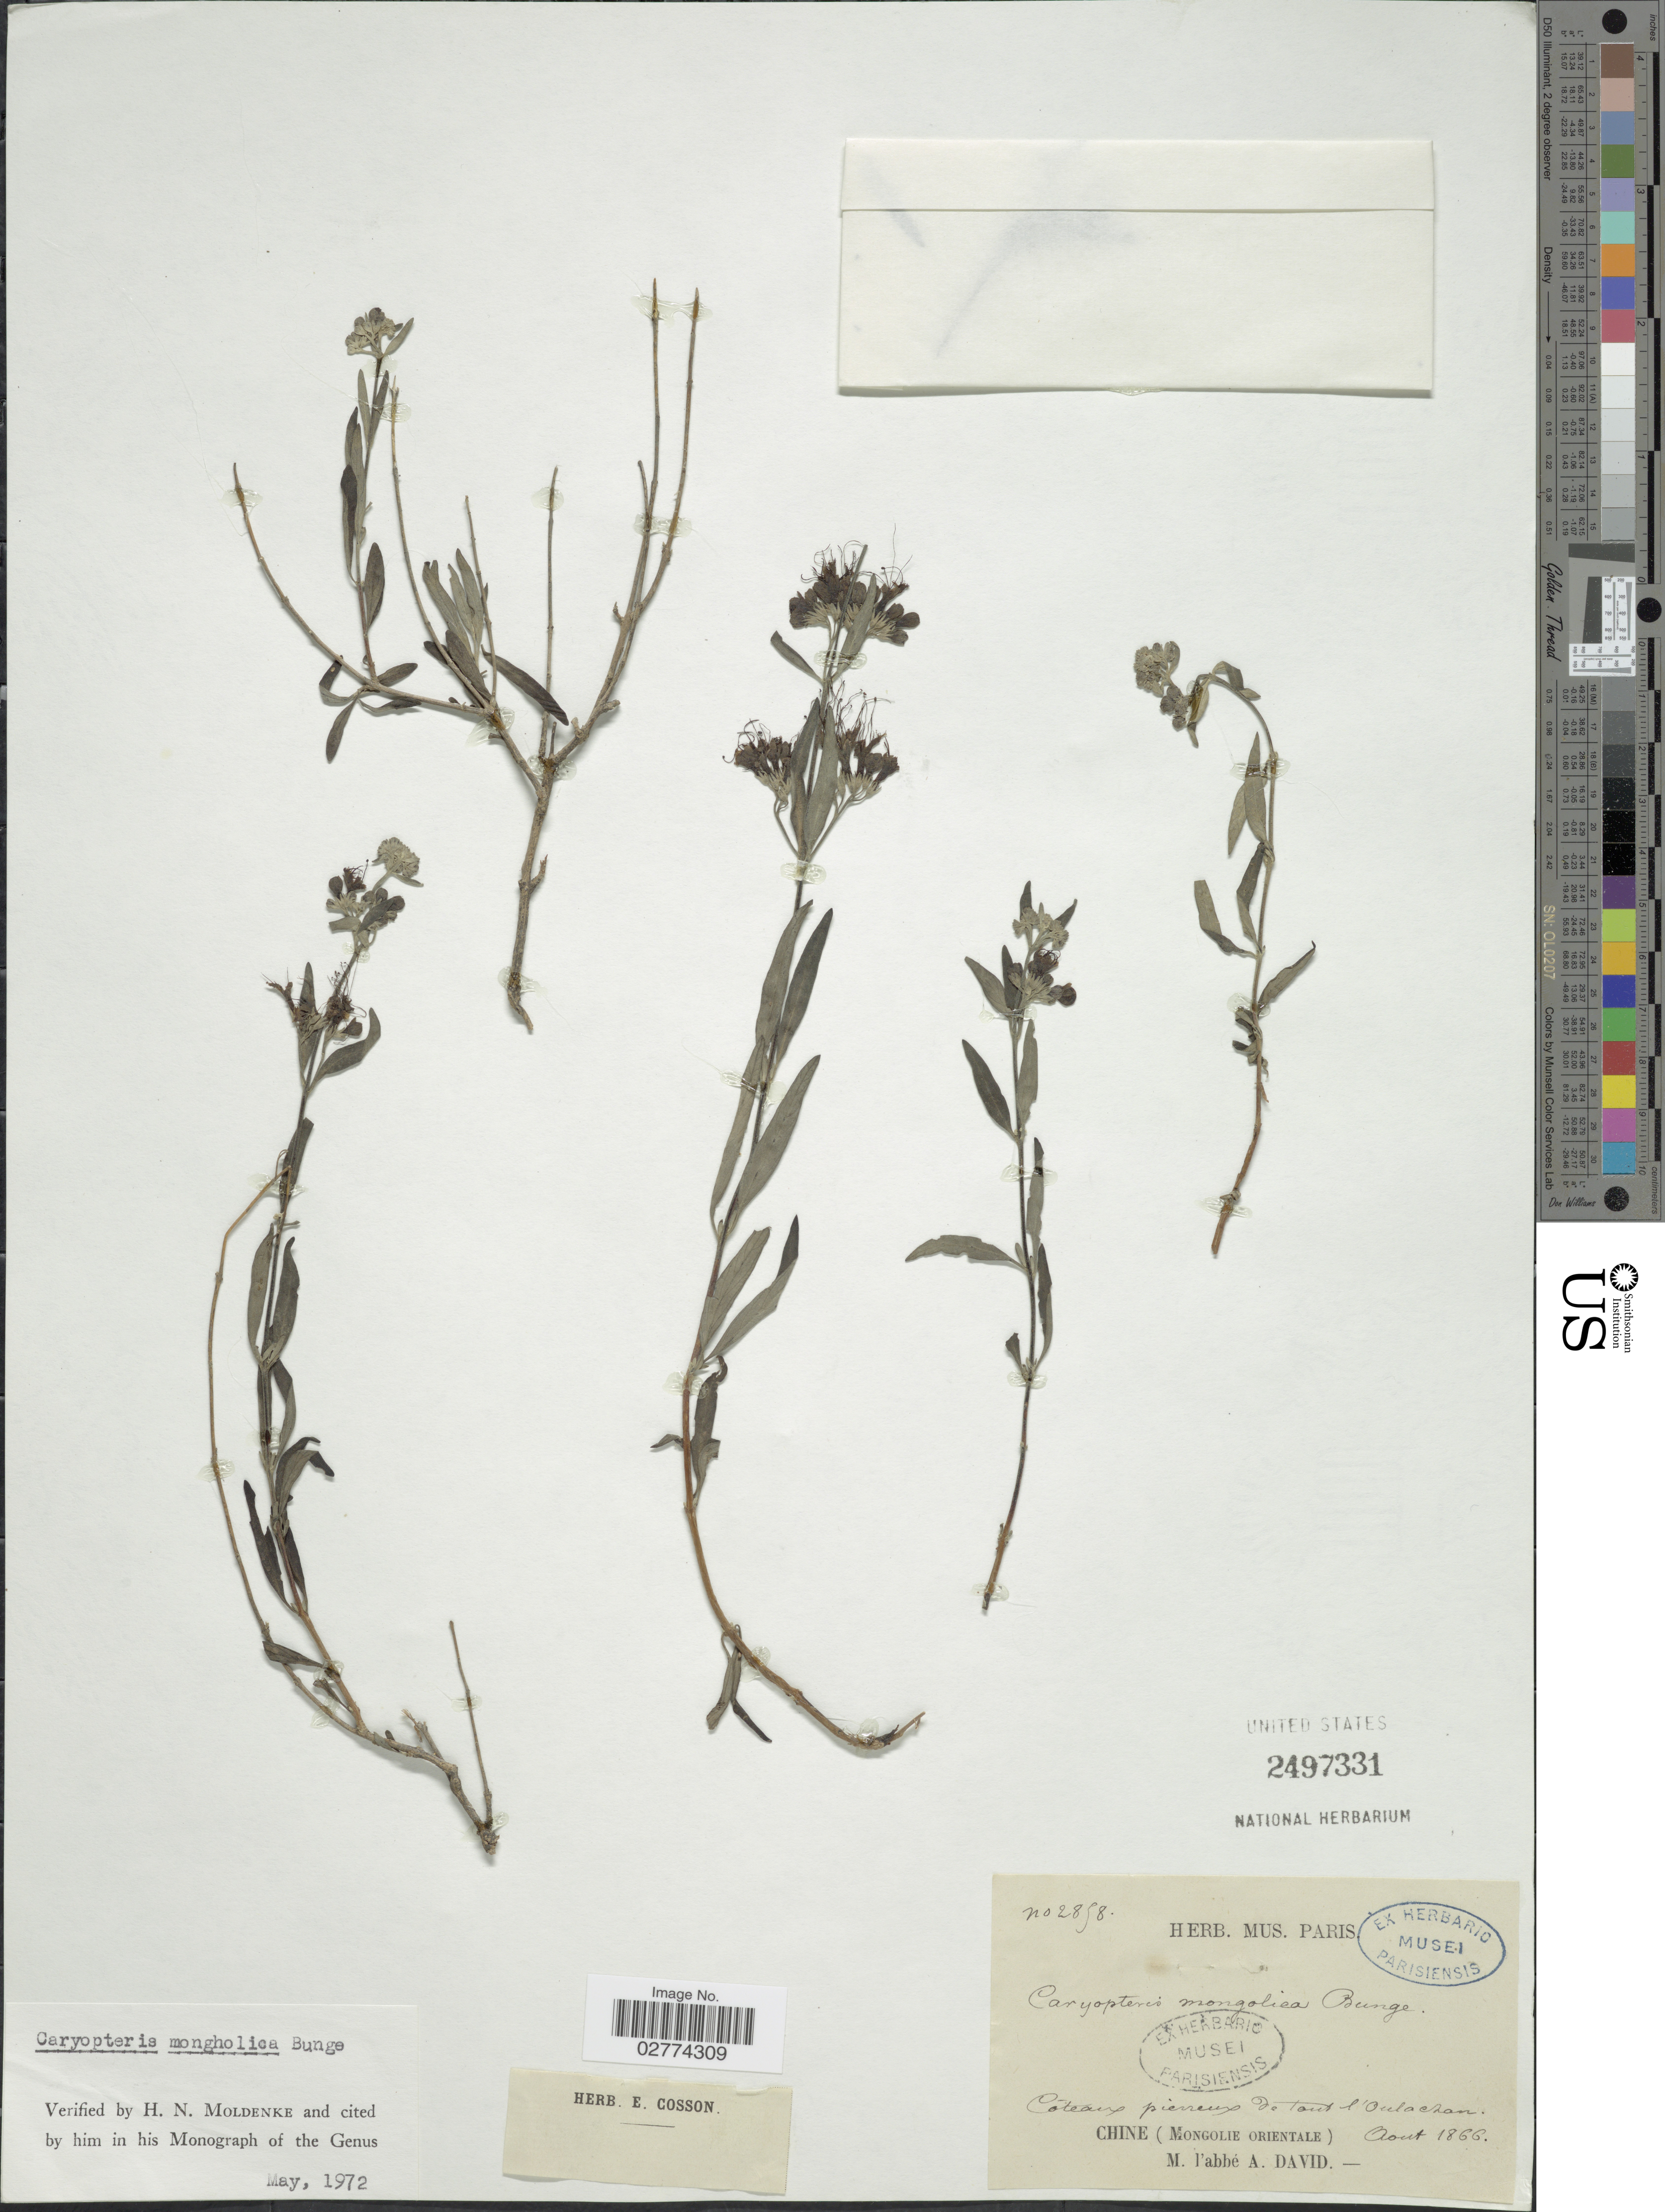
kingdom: Plantae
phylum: Tracheophyta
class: Magnoliopsida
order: Lamiales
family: Lamiaceae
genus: Caryopteris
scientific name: Caryopteris mongholica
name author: Bunge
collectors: A. J. P. David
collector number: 2858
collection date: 1866-08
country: China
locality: Côteaux pierreux de tout l'Oulachan. (Mongolie Orientale). [interpreted]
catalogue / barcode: US 2497331